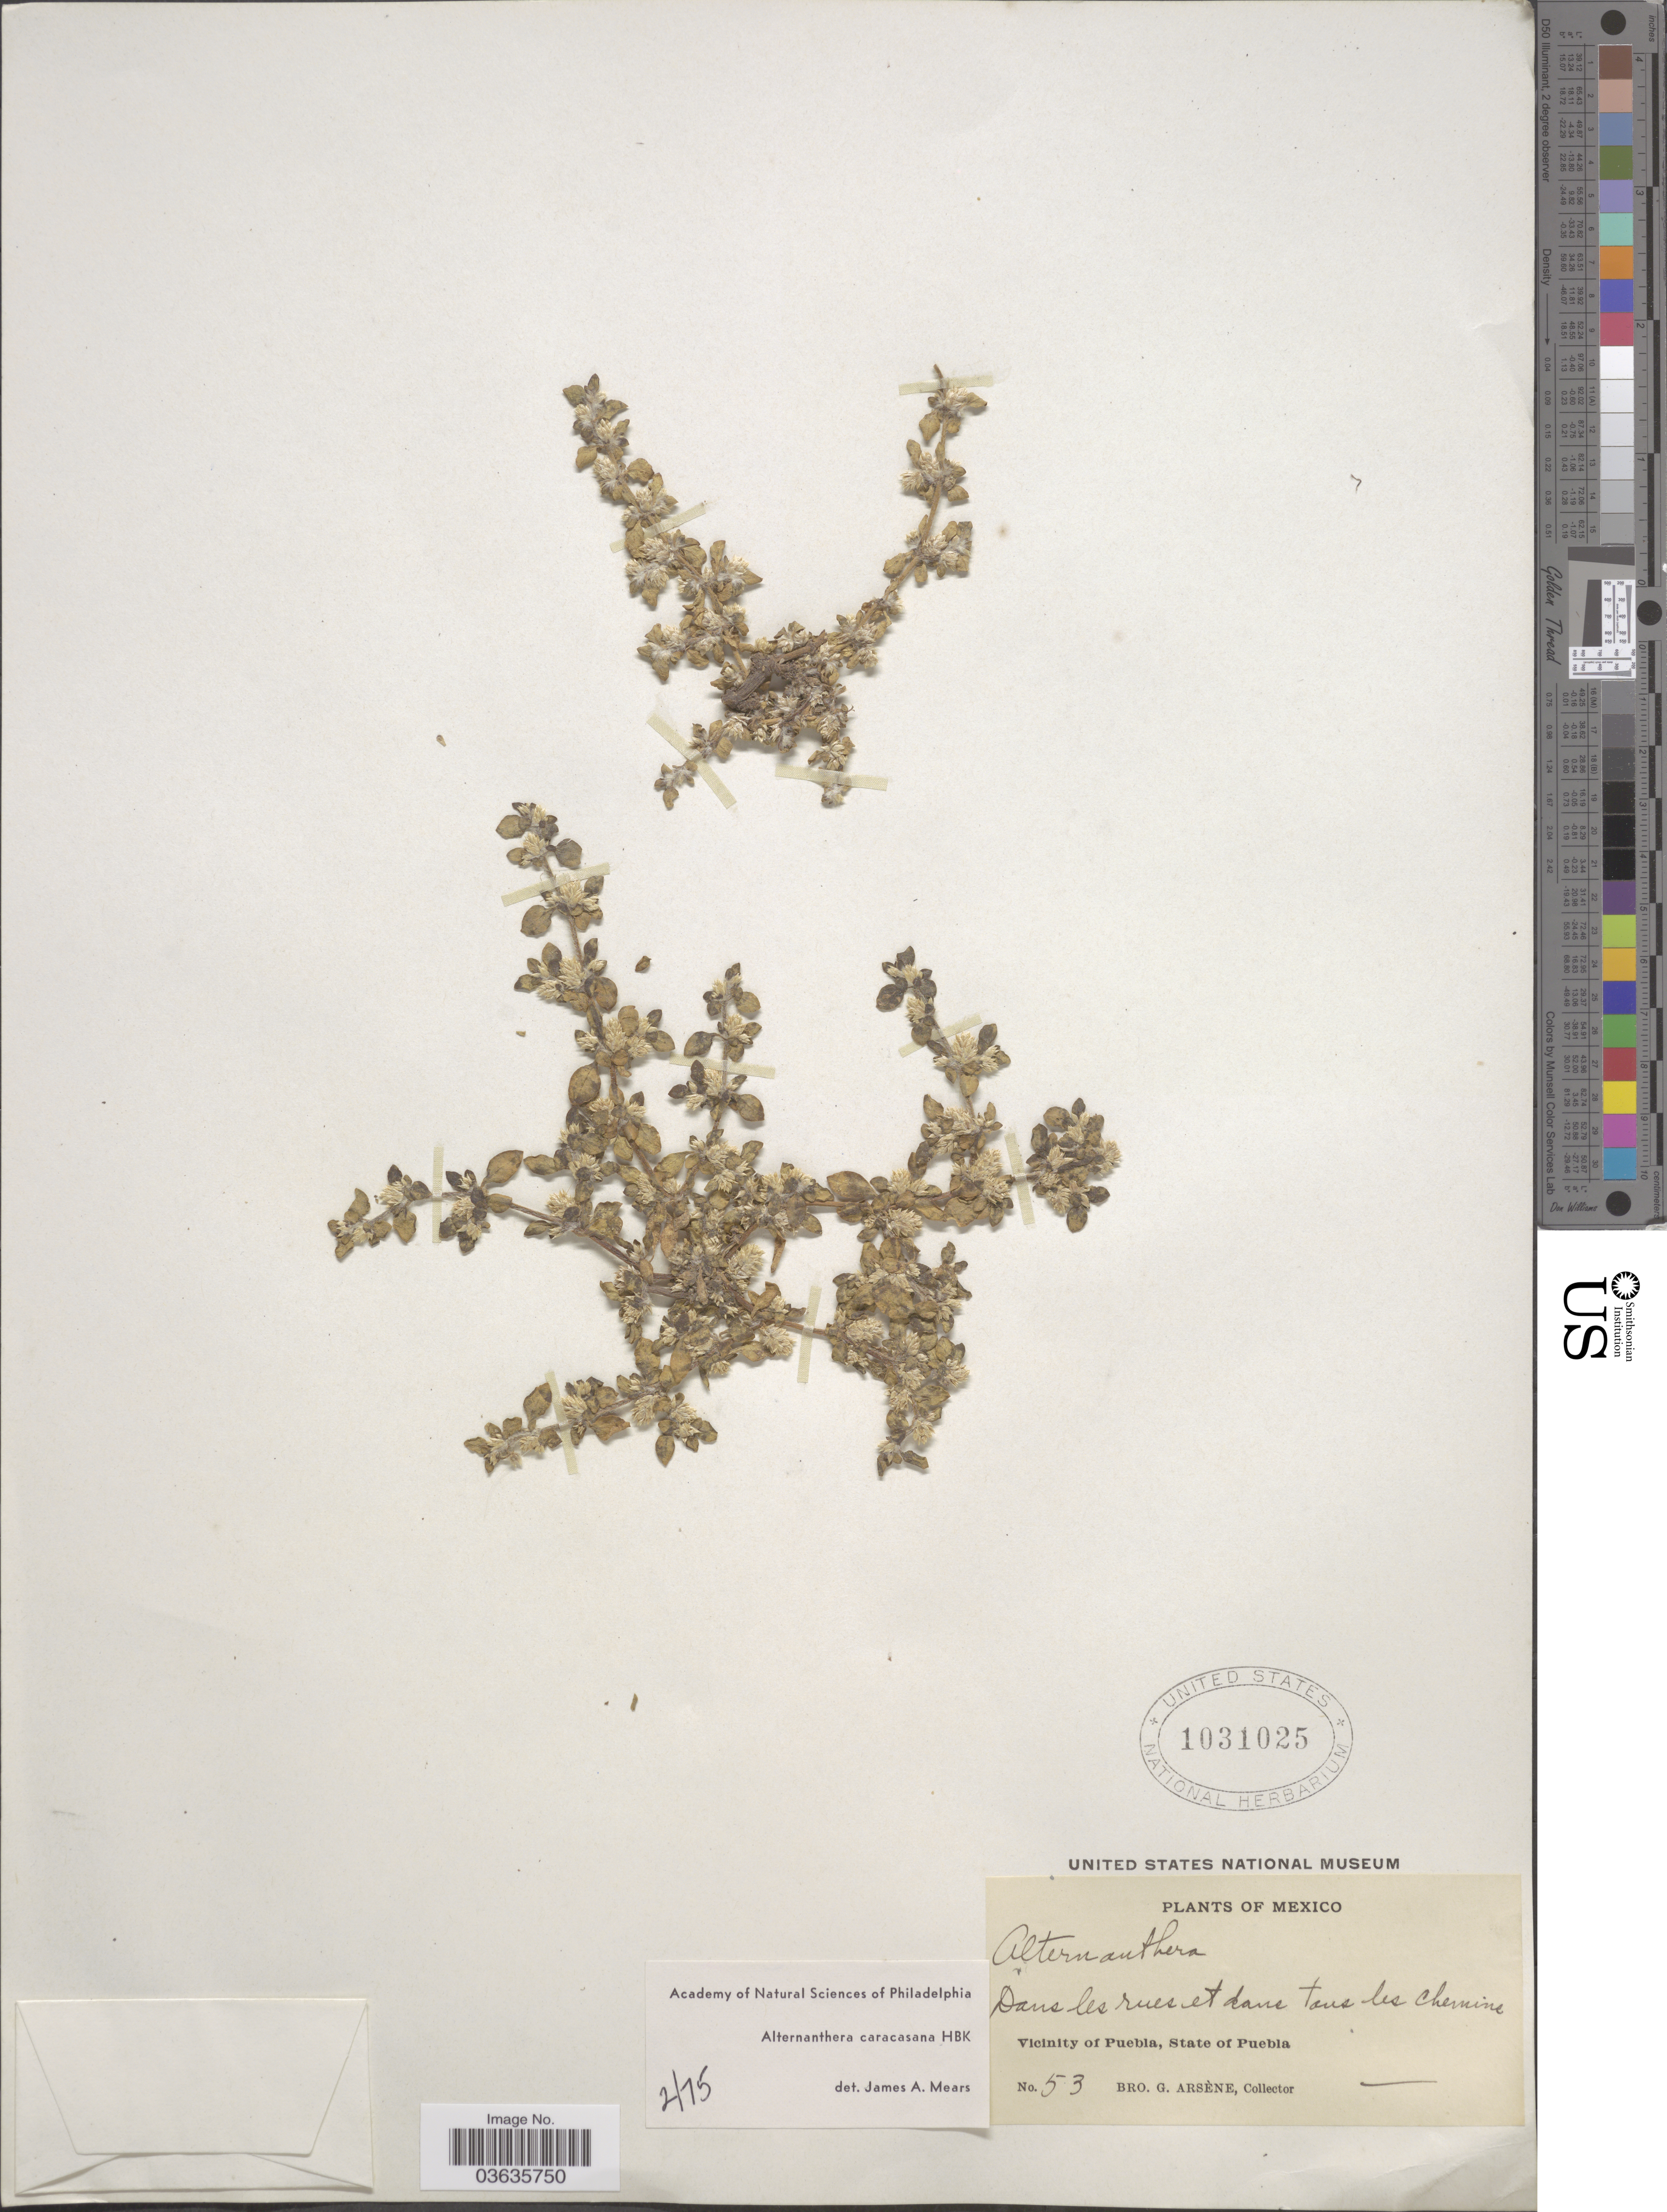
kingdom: Plantae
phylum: Tracheophyta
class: Magnoliopsida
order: Caryophyllales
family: Amaranthaceae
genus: Alternanthera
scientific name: Alternanthera caracasana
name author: Kunth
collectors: Bro. G. Arsène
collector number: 53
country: Mexico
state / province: Puebla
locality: Vicinity of Puebla.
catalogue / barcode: US 1031025